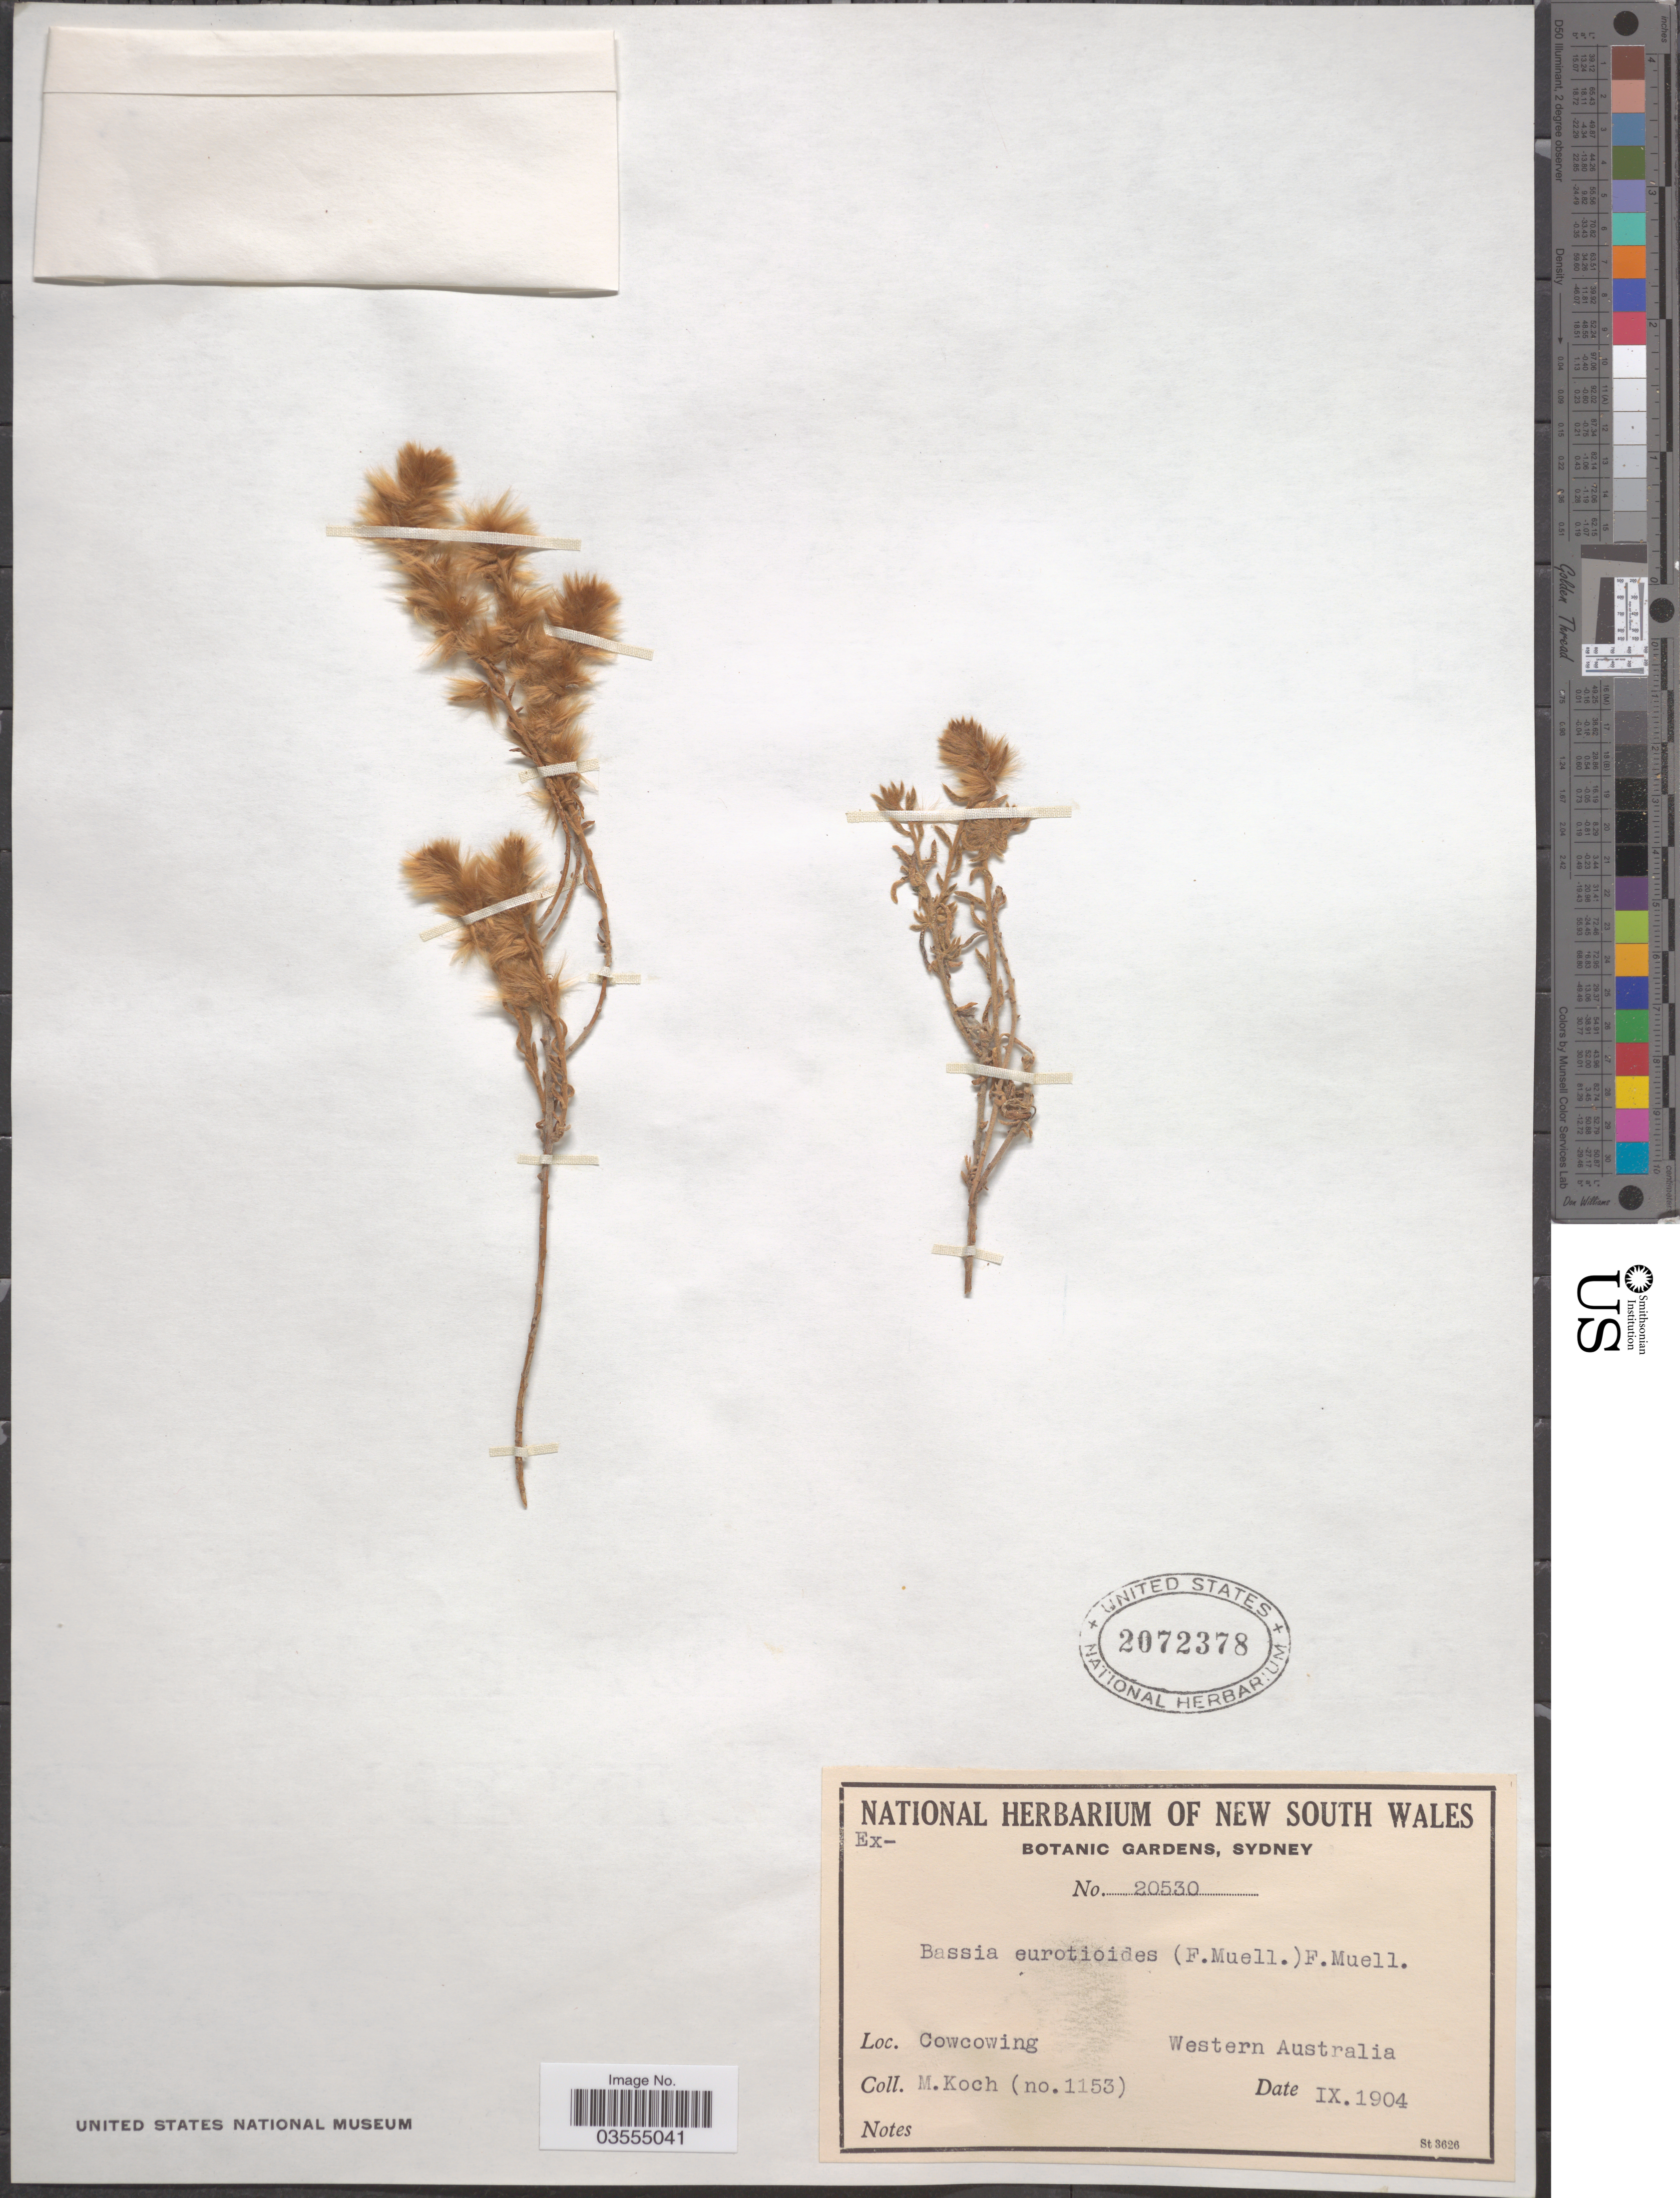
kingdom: Plantae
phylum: Tracheophyta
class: Magnoliopsida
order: Caryophyllales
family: Amaranthaceae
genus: Sclerolaena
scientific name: Sclerolaena eurotioides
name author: (F. Muell.) A.J. Scott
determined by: Cabrera, J. F.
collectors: M. Koch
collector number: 1153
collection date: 1904-09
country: Australia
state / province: Western Australia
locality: Cowcowing.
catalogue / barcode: US 2072378